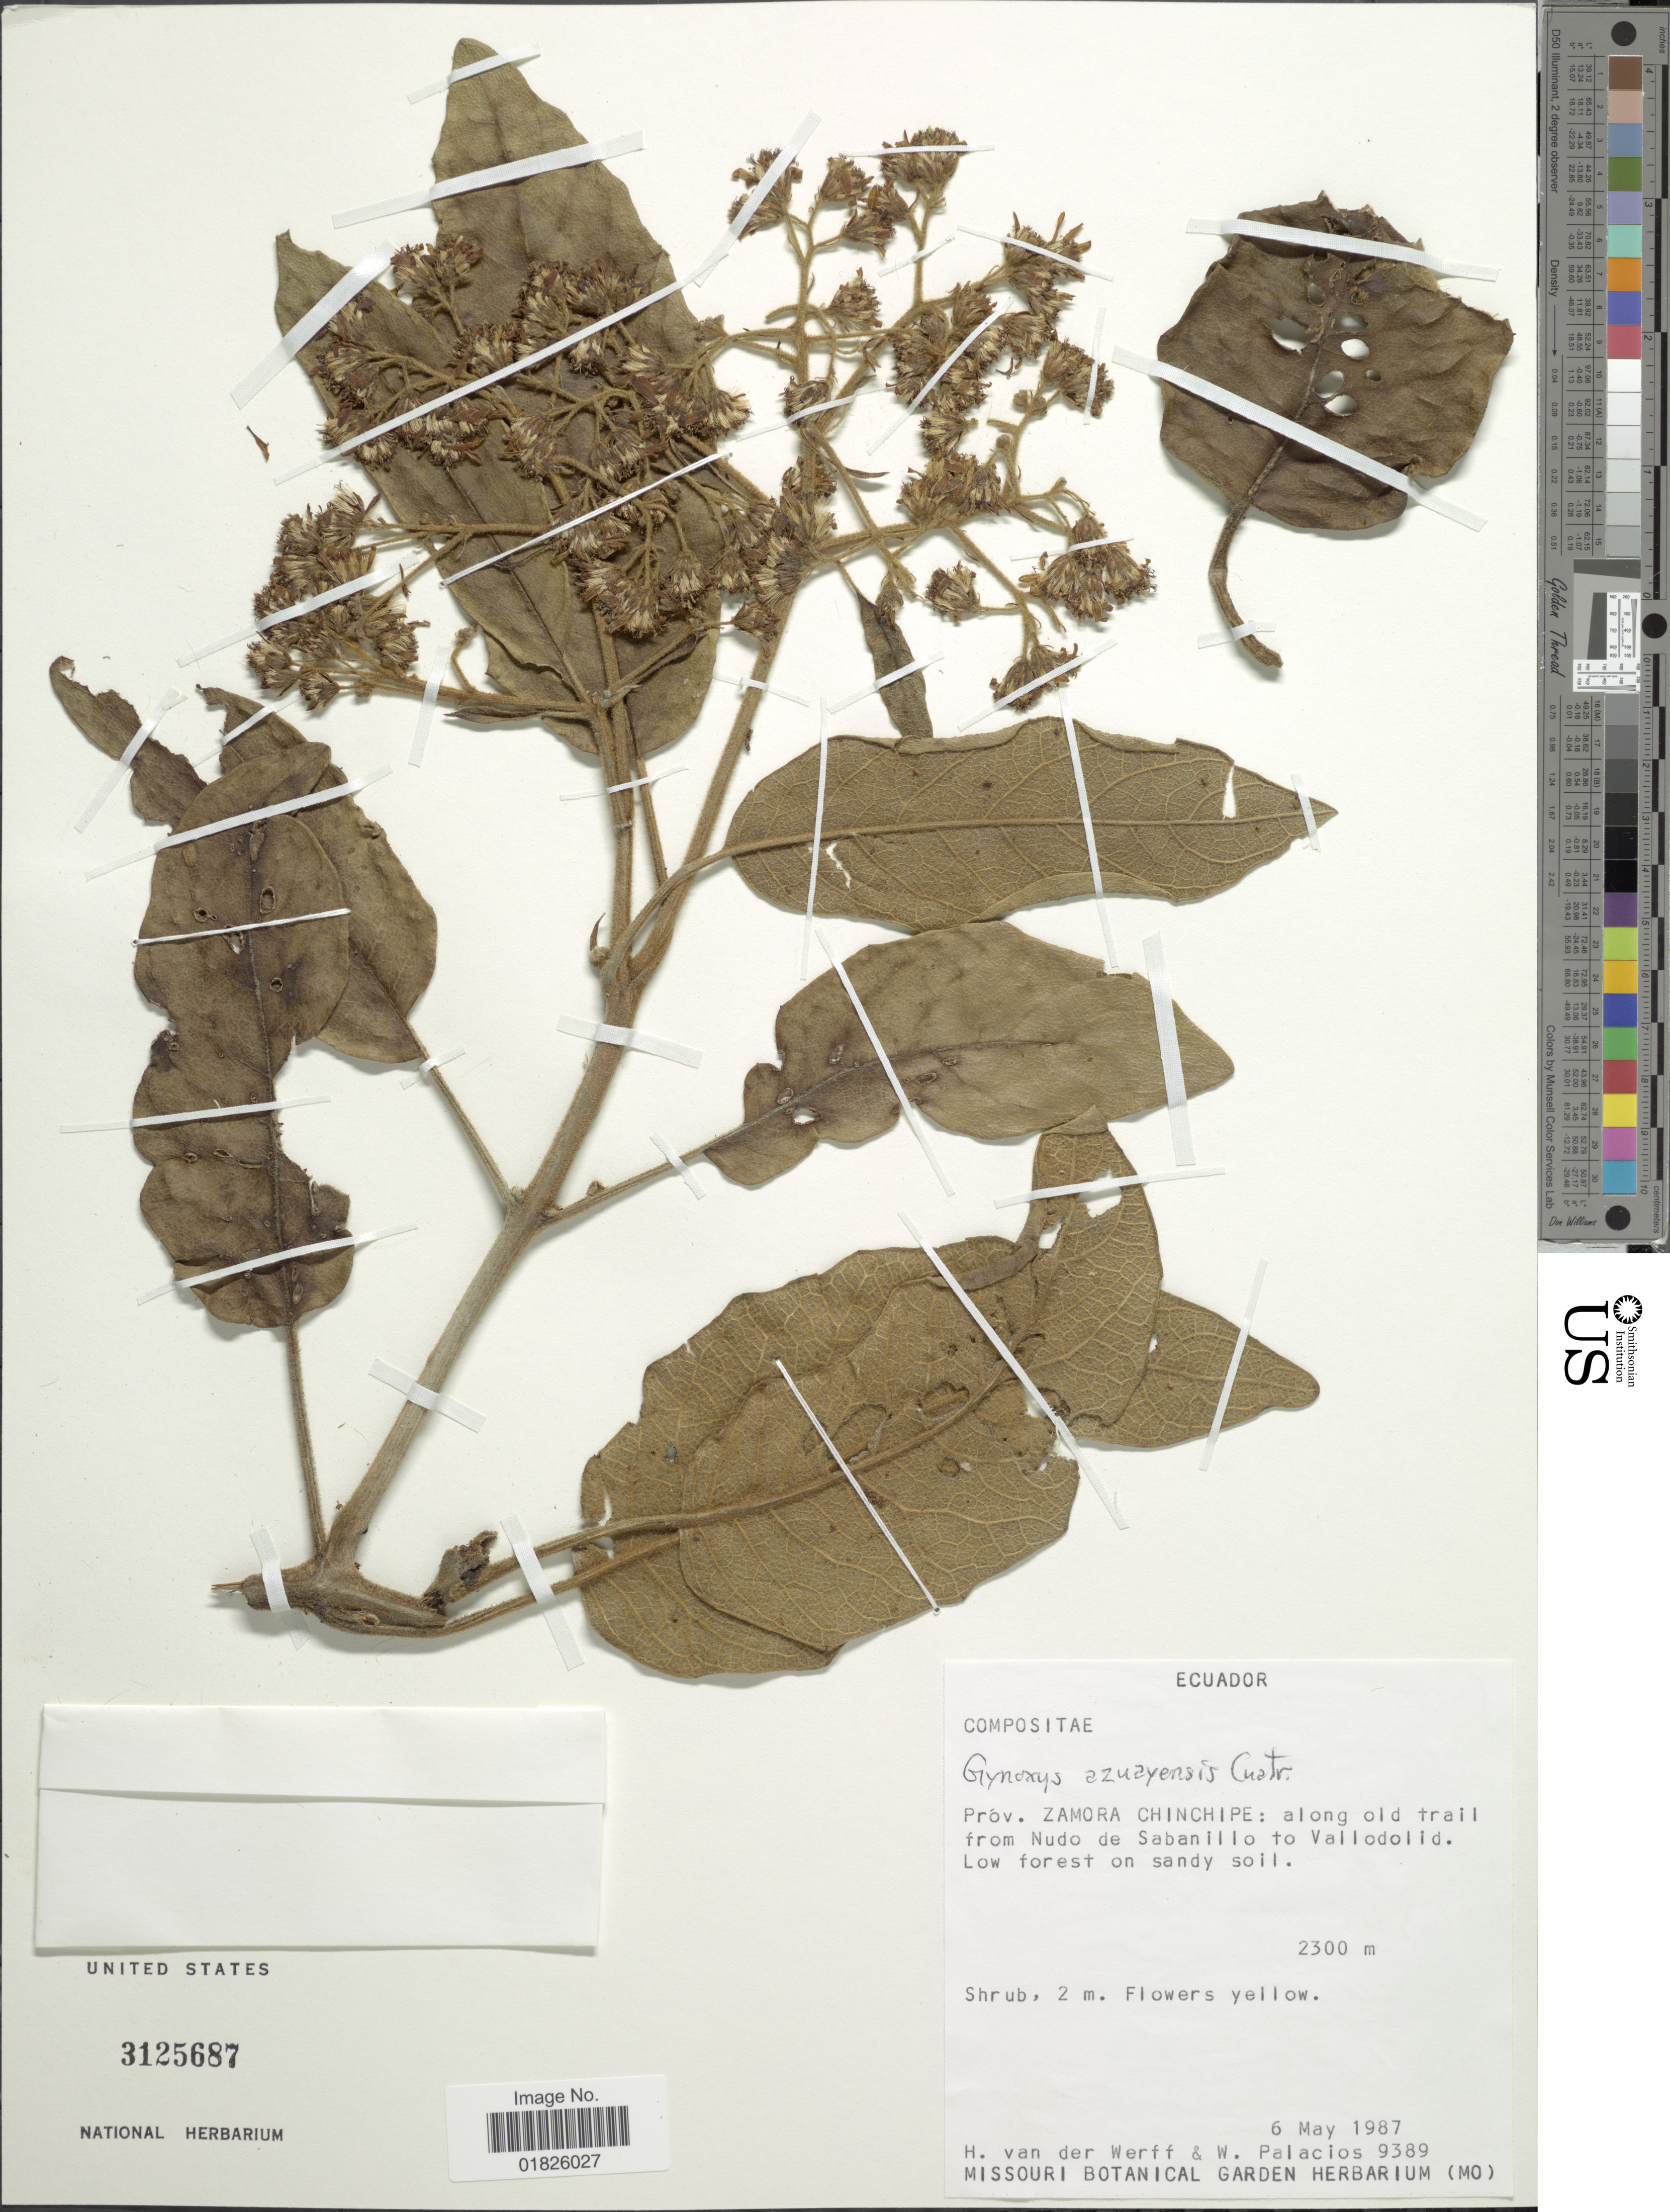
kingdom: Plantae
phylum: Tracheophyta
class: Magnoliopsida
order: Asterales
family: Asteraceae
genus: Gynoxys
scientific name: Gynoxys azuayensis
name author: Cuatrec.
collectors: H. van der Werff & W. Palacios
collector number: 9389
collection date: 1987-05-06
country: Ecuador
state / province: Zamora-Chinchipe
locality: Along old trail from Nudo de Sabanillo to Vallodolid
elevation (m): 2300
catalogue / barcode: US 3125687